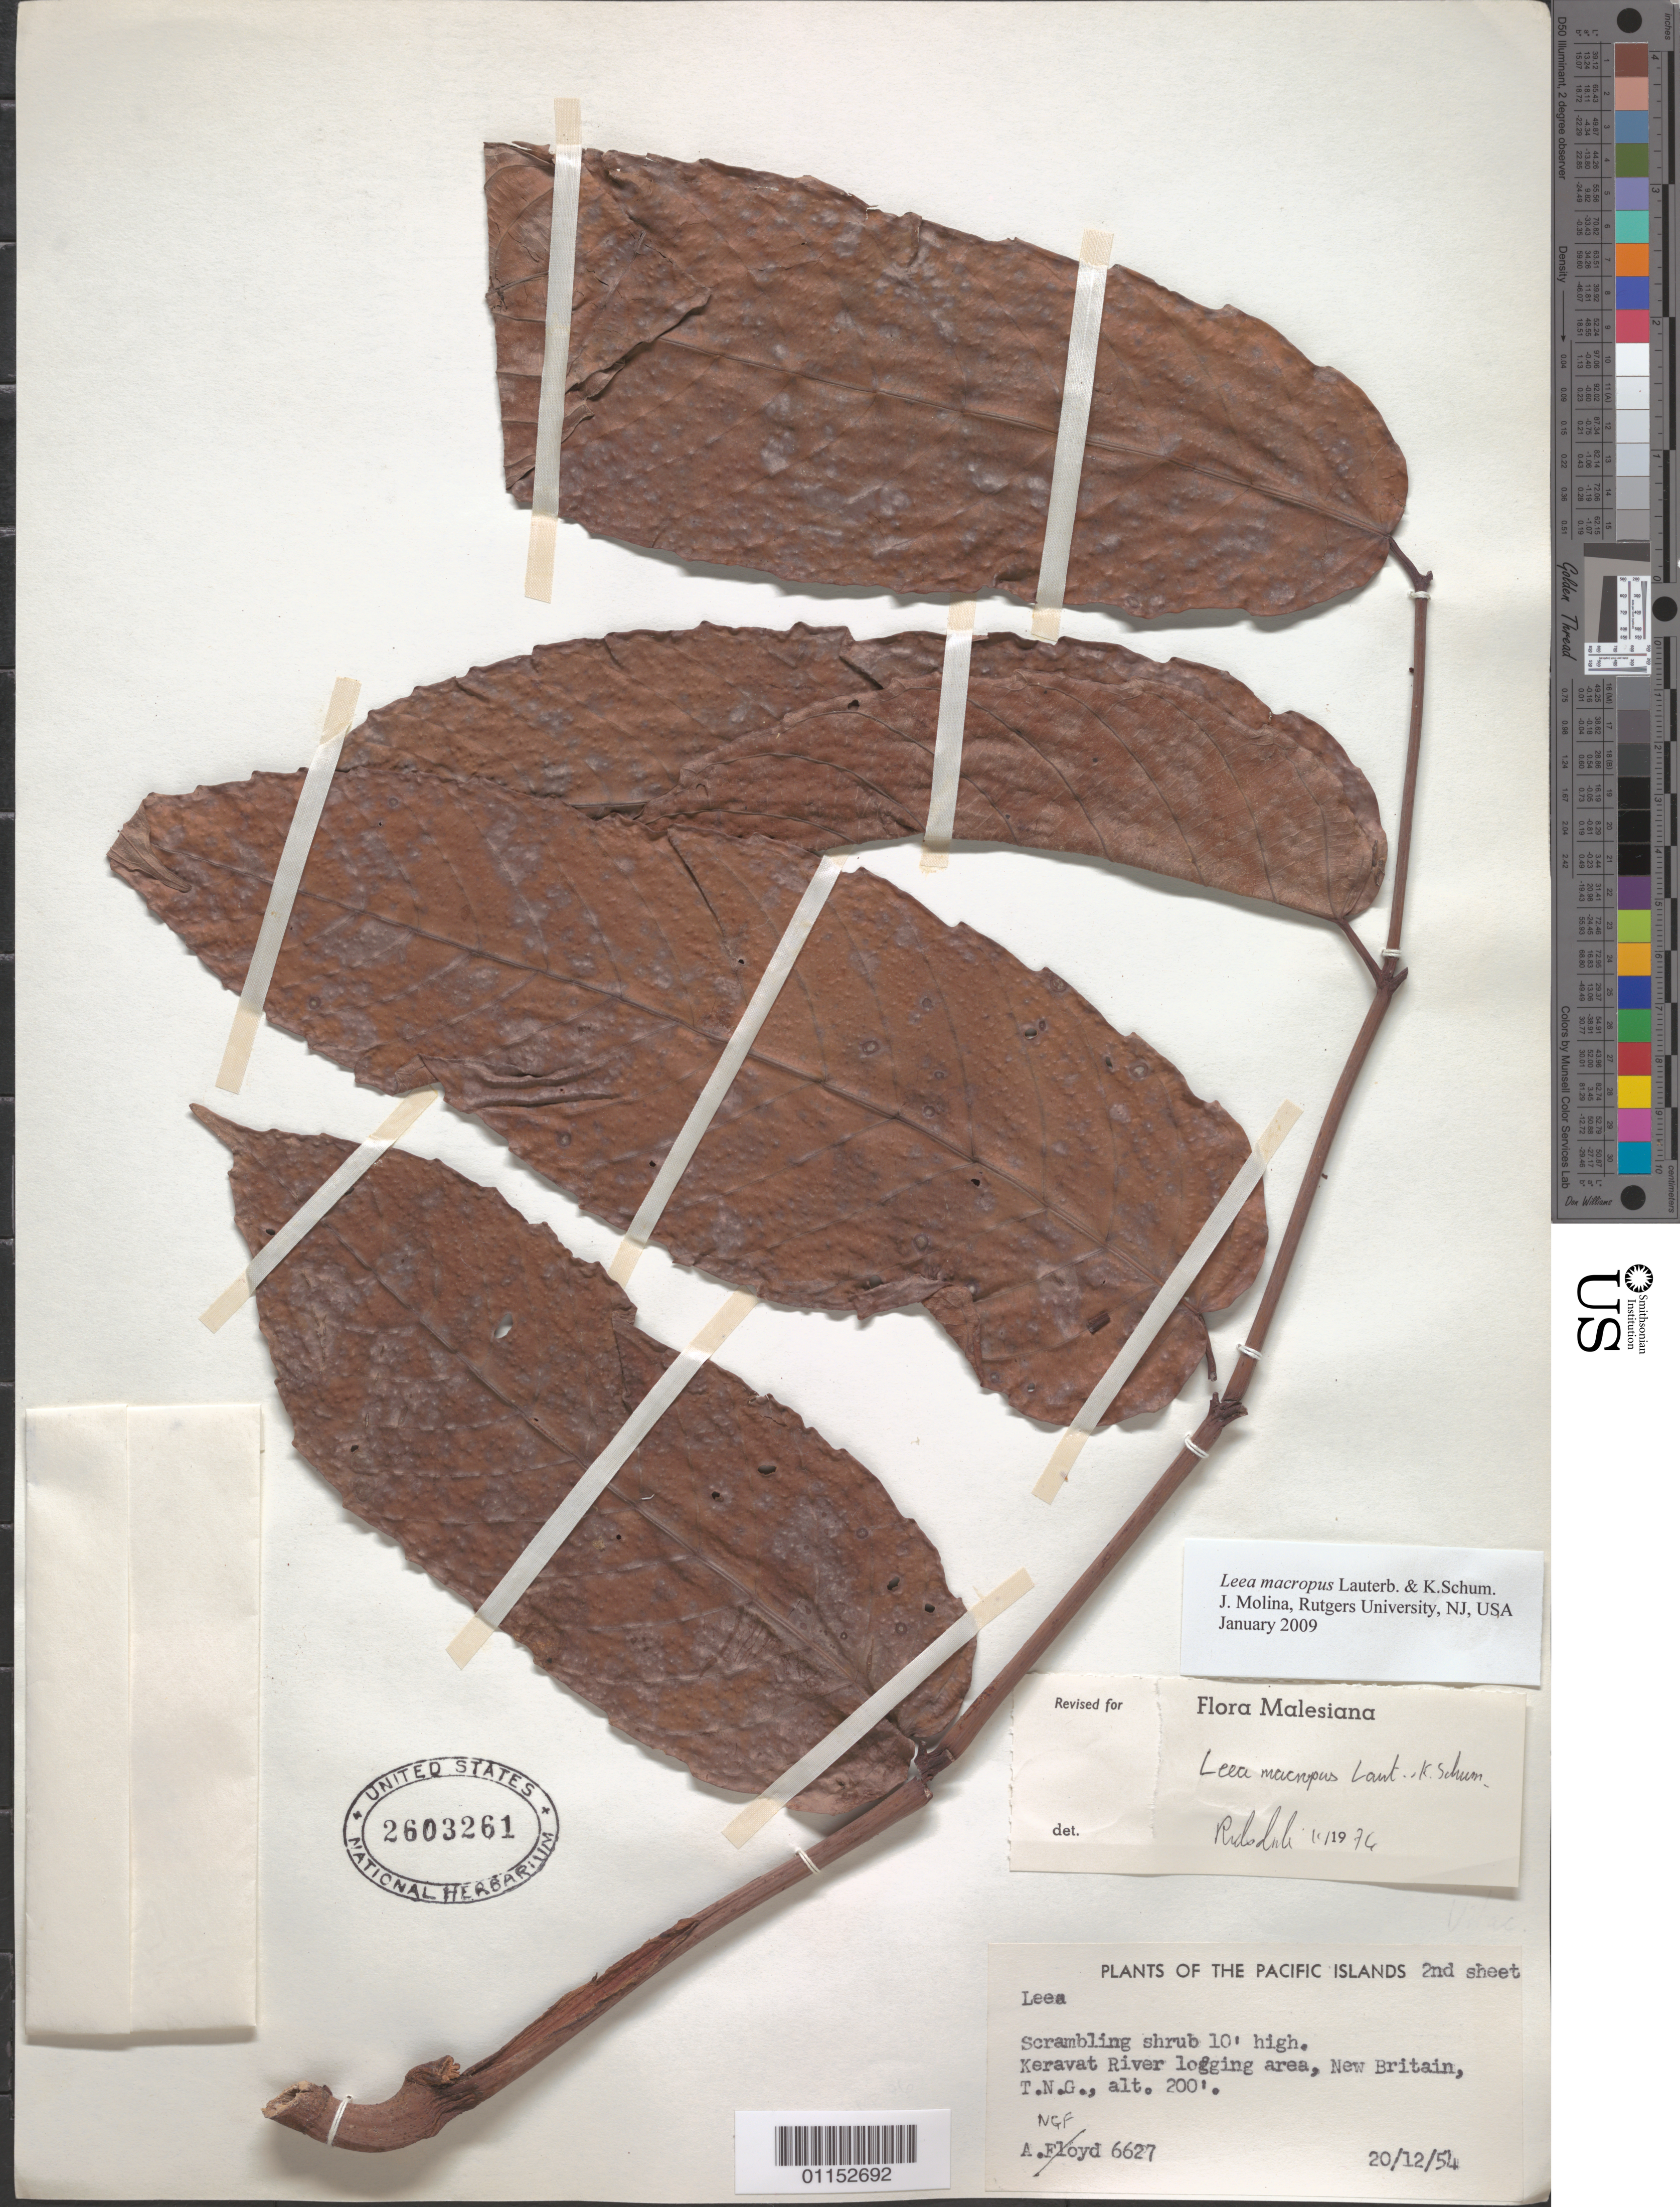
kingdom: Plantae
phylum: Tracheophyta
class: Magnoliopsida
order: Vitales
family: Vitaceae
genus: Leea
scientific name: Leea macropus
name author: K. Schum. & Lauterb.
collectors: A. Floyd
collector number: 6627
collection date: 1954-12-20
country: Papua New Guinea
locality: Keravat River.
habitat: A scrambling shrub.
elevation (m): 61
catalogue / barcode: US 2603261